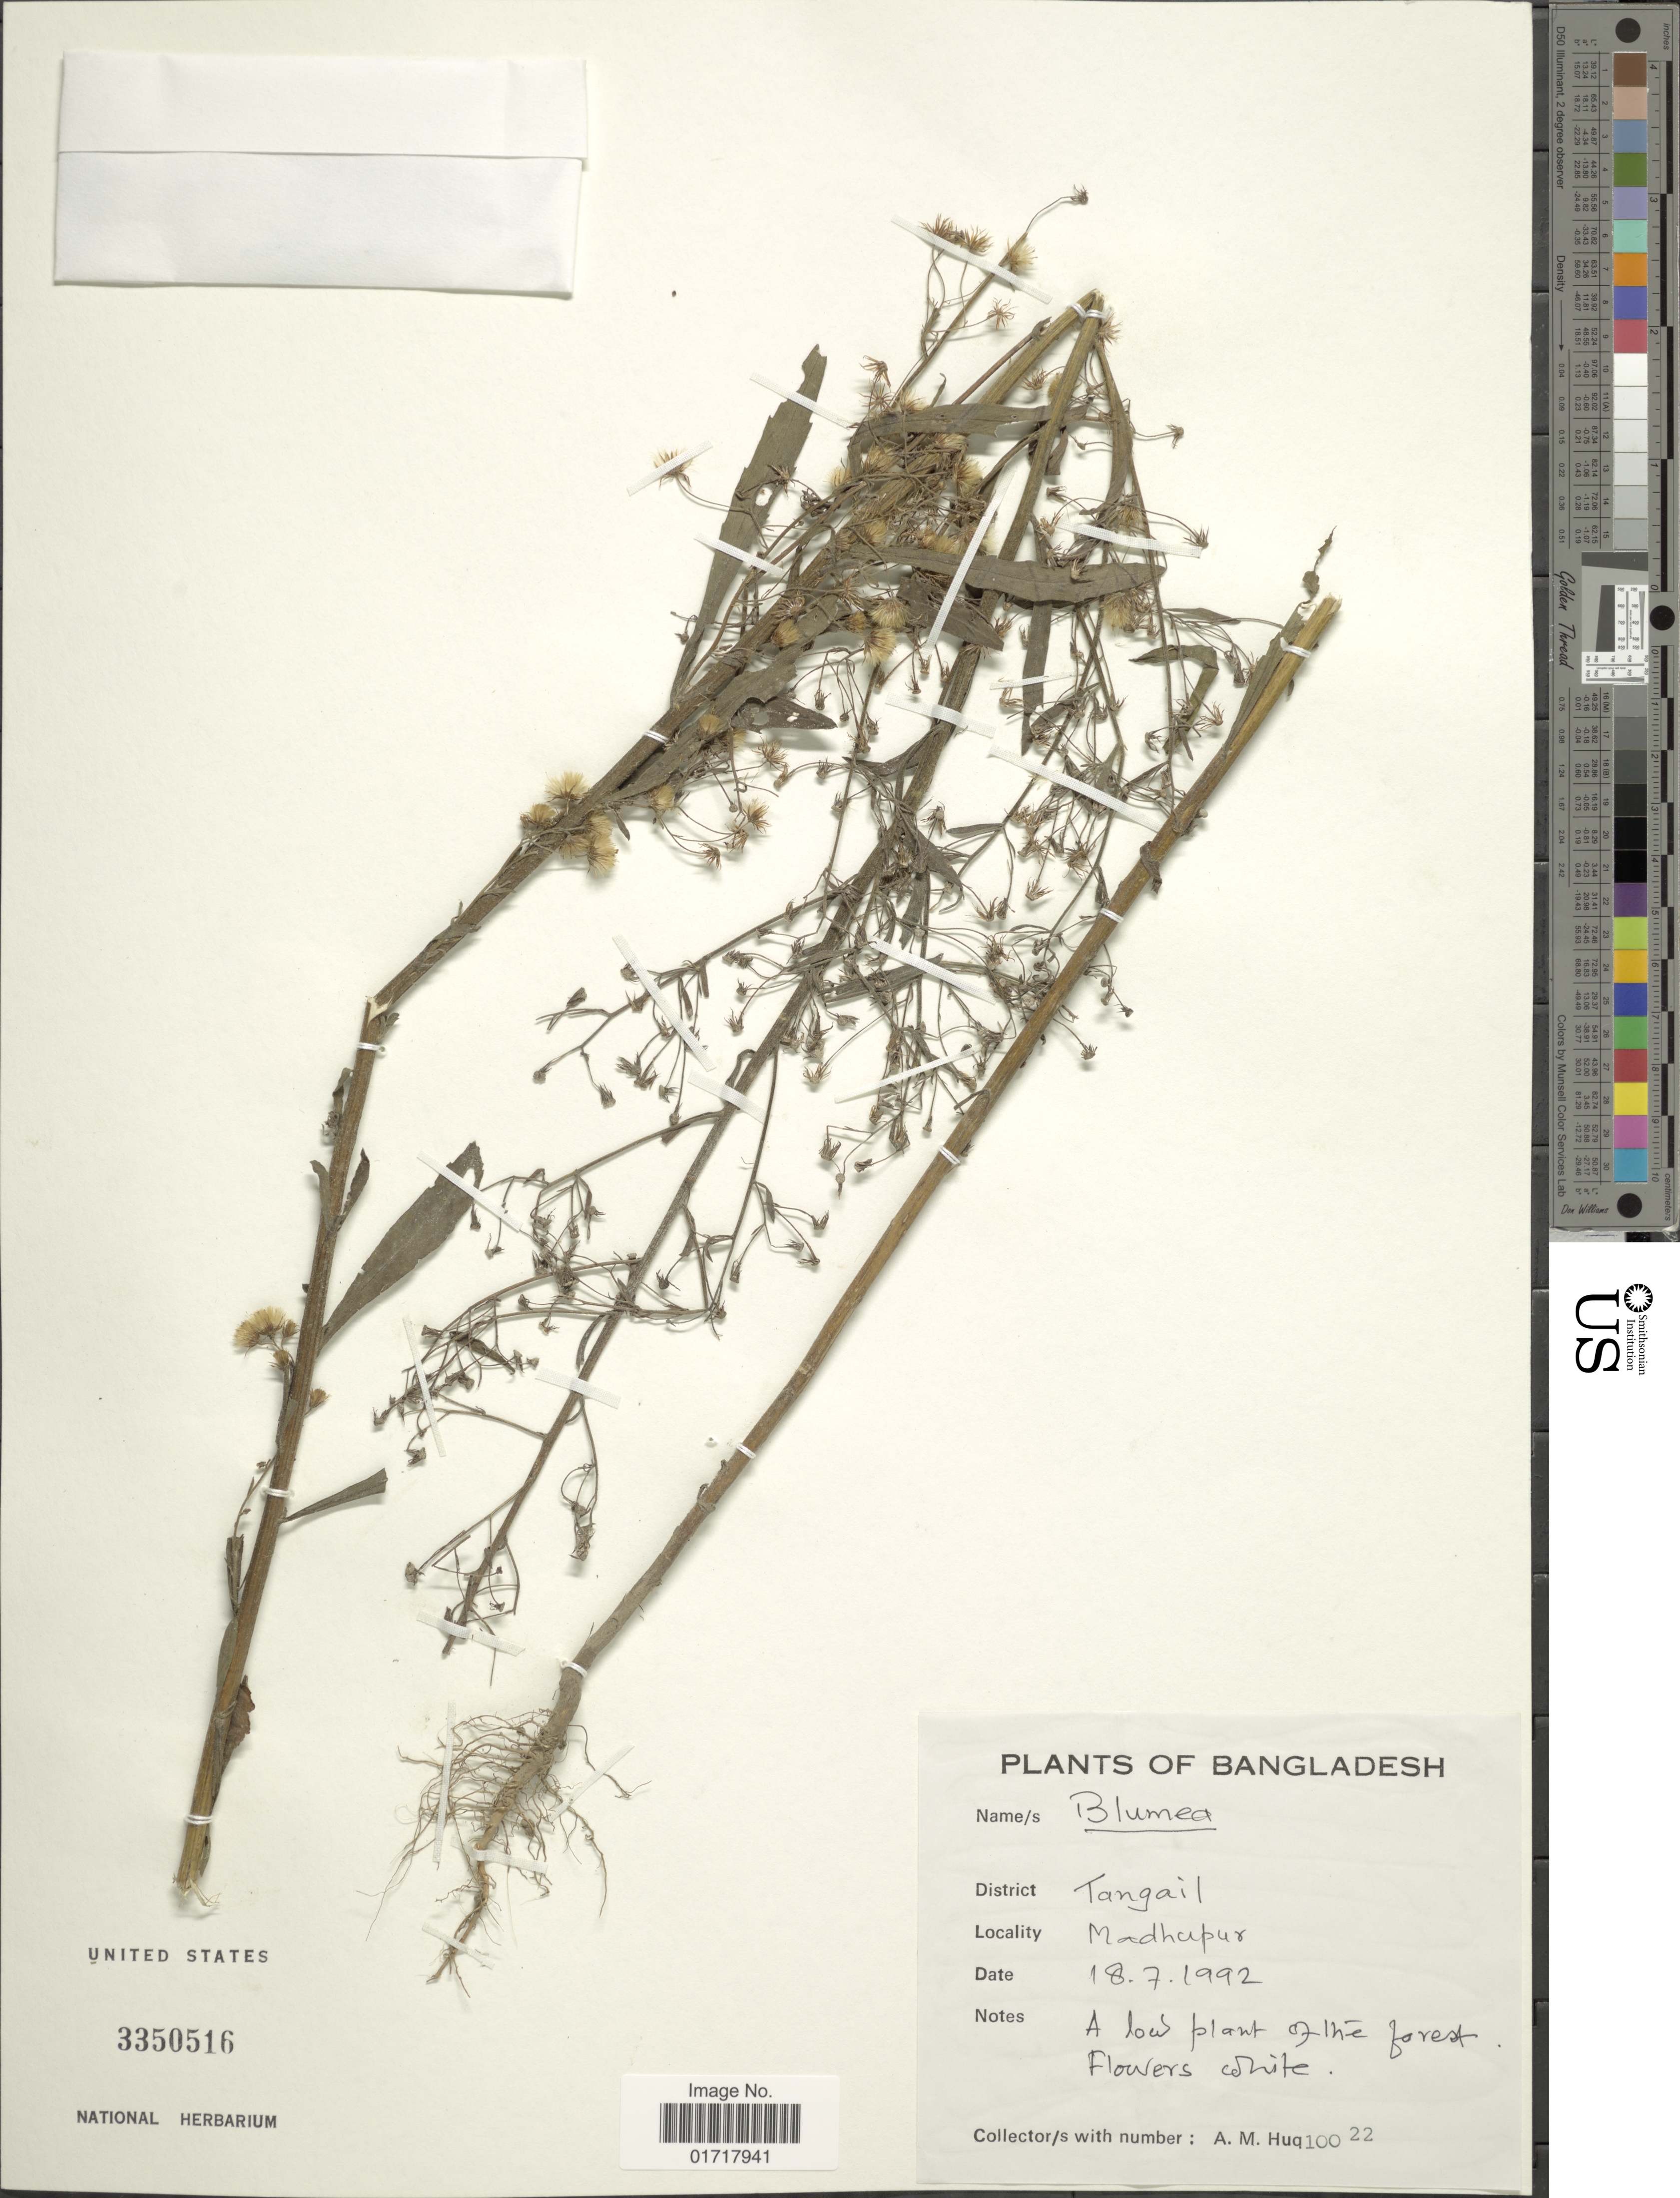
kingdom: Plantae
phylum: Tracheophyta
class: Magnoliopsida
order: Asterales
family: Asteraceae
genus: Conyza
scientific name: Conyza sumatrensis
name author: (Retz.) E. Walker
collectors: A. M. Huq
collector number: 10022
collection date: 1992-07-18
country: Bangladesh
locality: Bangladesh, Madhupur.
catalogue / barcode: US 3350516